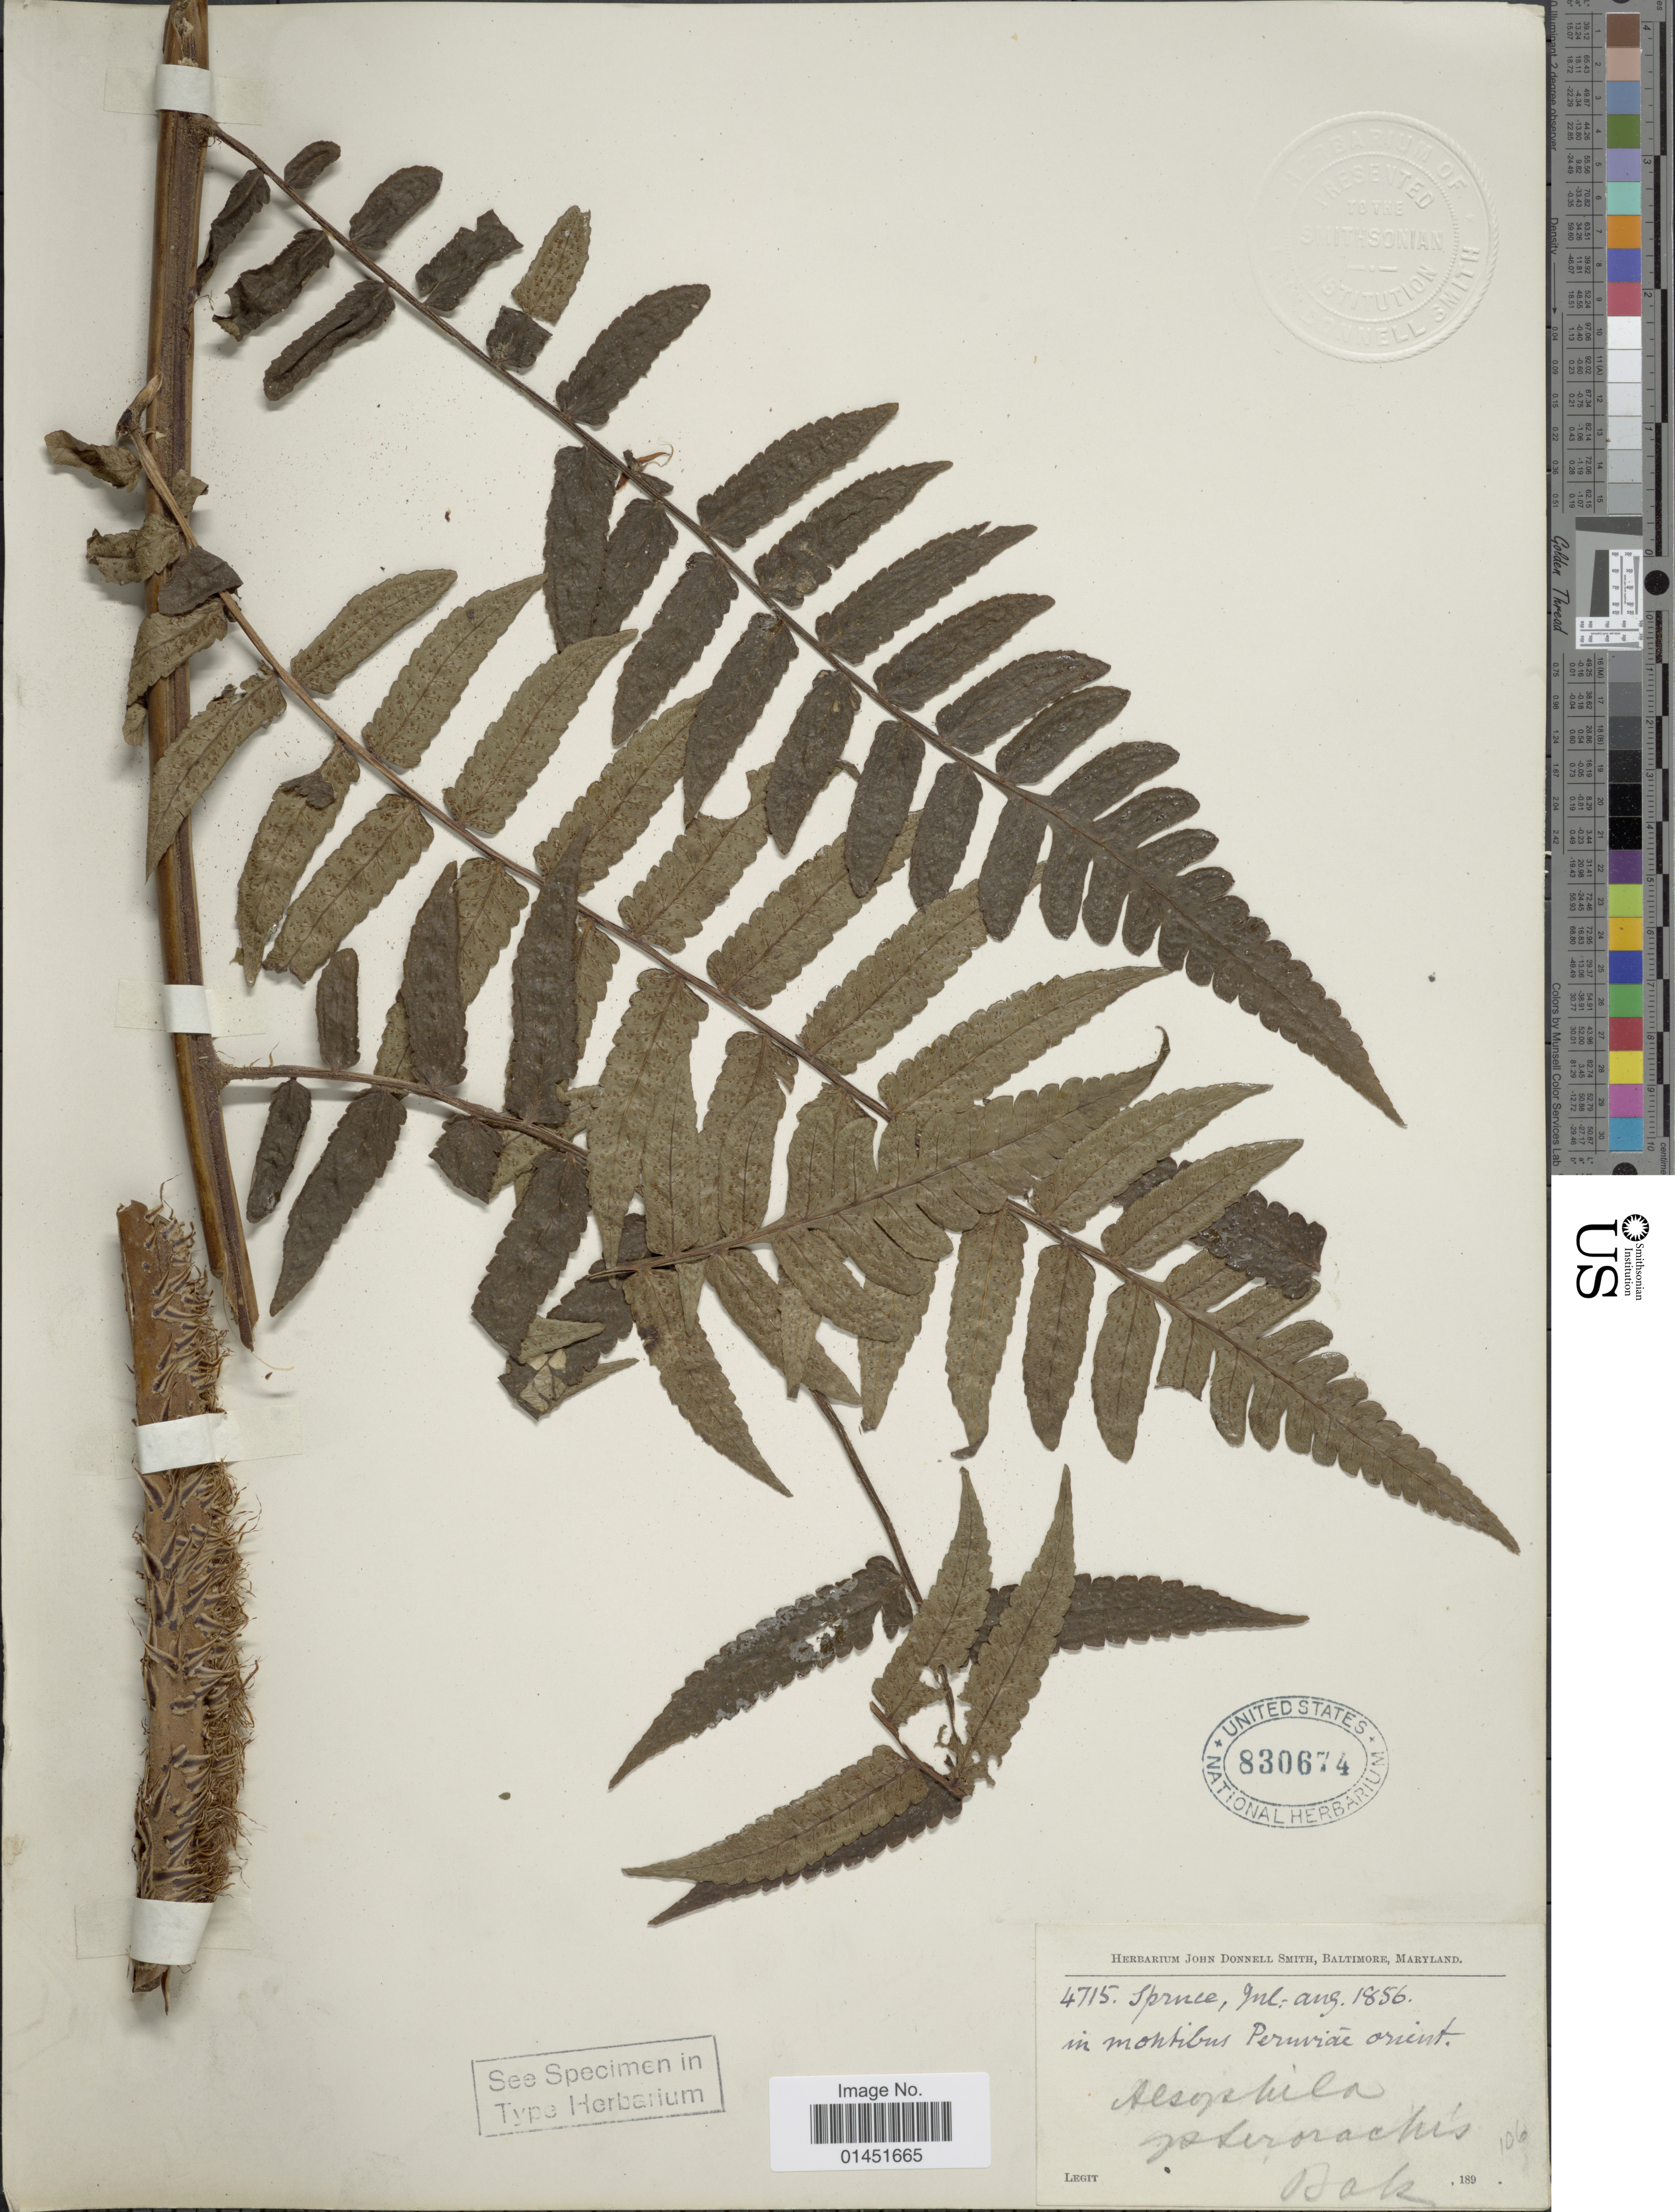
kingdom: Plantae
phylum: Tracheophyta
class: Polypodiopsida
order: Cyatheales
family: Cyatheaceae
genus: Cyathea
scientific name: Cyathea dombeyi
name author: (Desv.) Lellinger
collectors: R. Spruce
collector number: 4715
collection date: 1856-07/1856-08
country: Peru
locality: In montibus Peruviae orient.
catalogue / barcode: US 830674